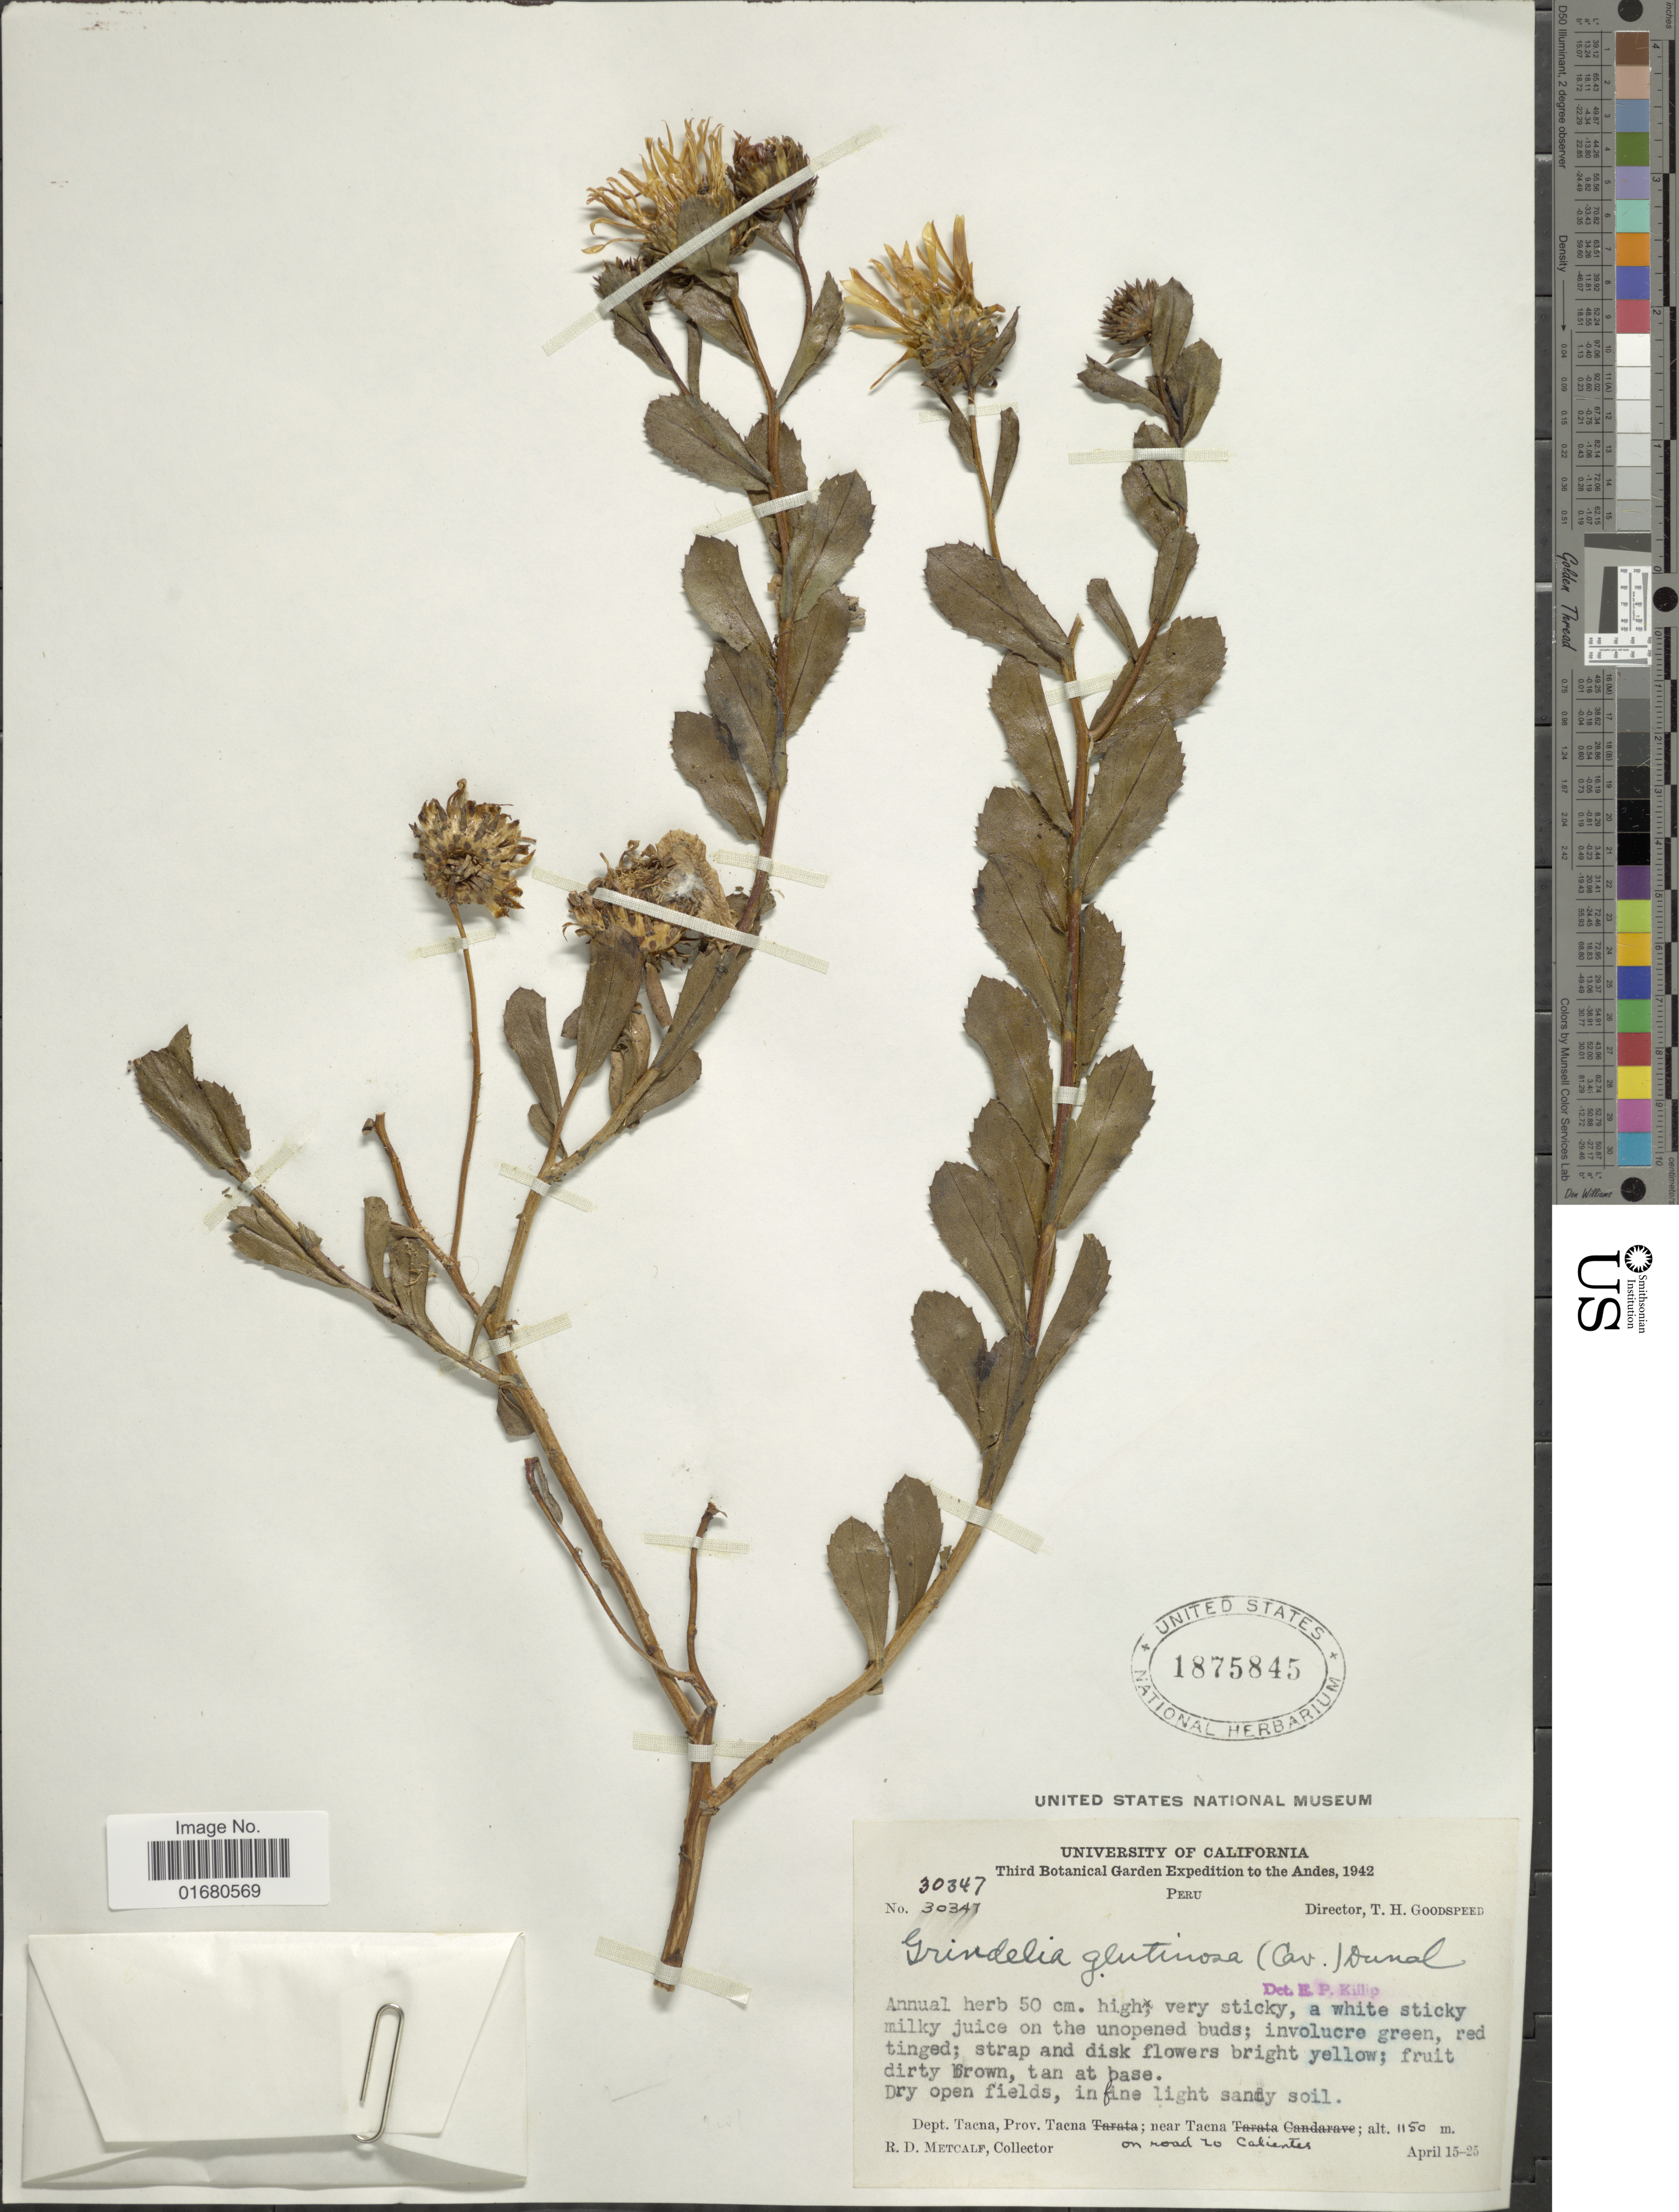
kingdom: Plantae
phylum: Tracheophyta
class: Magnoliopsida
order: Asterales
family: Asteraceae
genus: Grindelia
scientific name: Grindelia glutinosa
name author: (Cav.) Dunal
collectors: R. D. Metcalf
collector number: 30347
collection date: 1942-04-15/1942-04-25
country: Peru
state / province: Tacna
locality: Dept. Tacna, Prov. Tacna; near Tacna on road to Calientes, Andes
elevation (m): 1150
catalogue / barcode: US 1875845